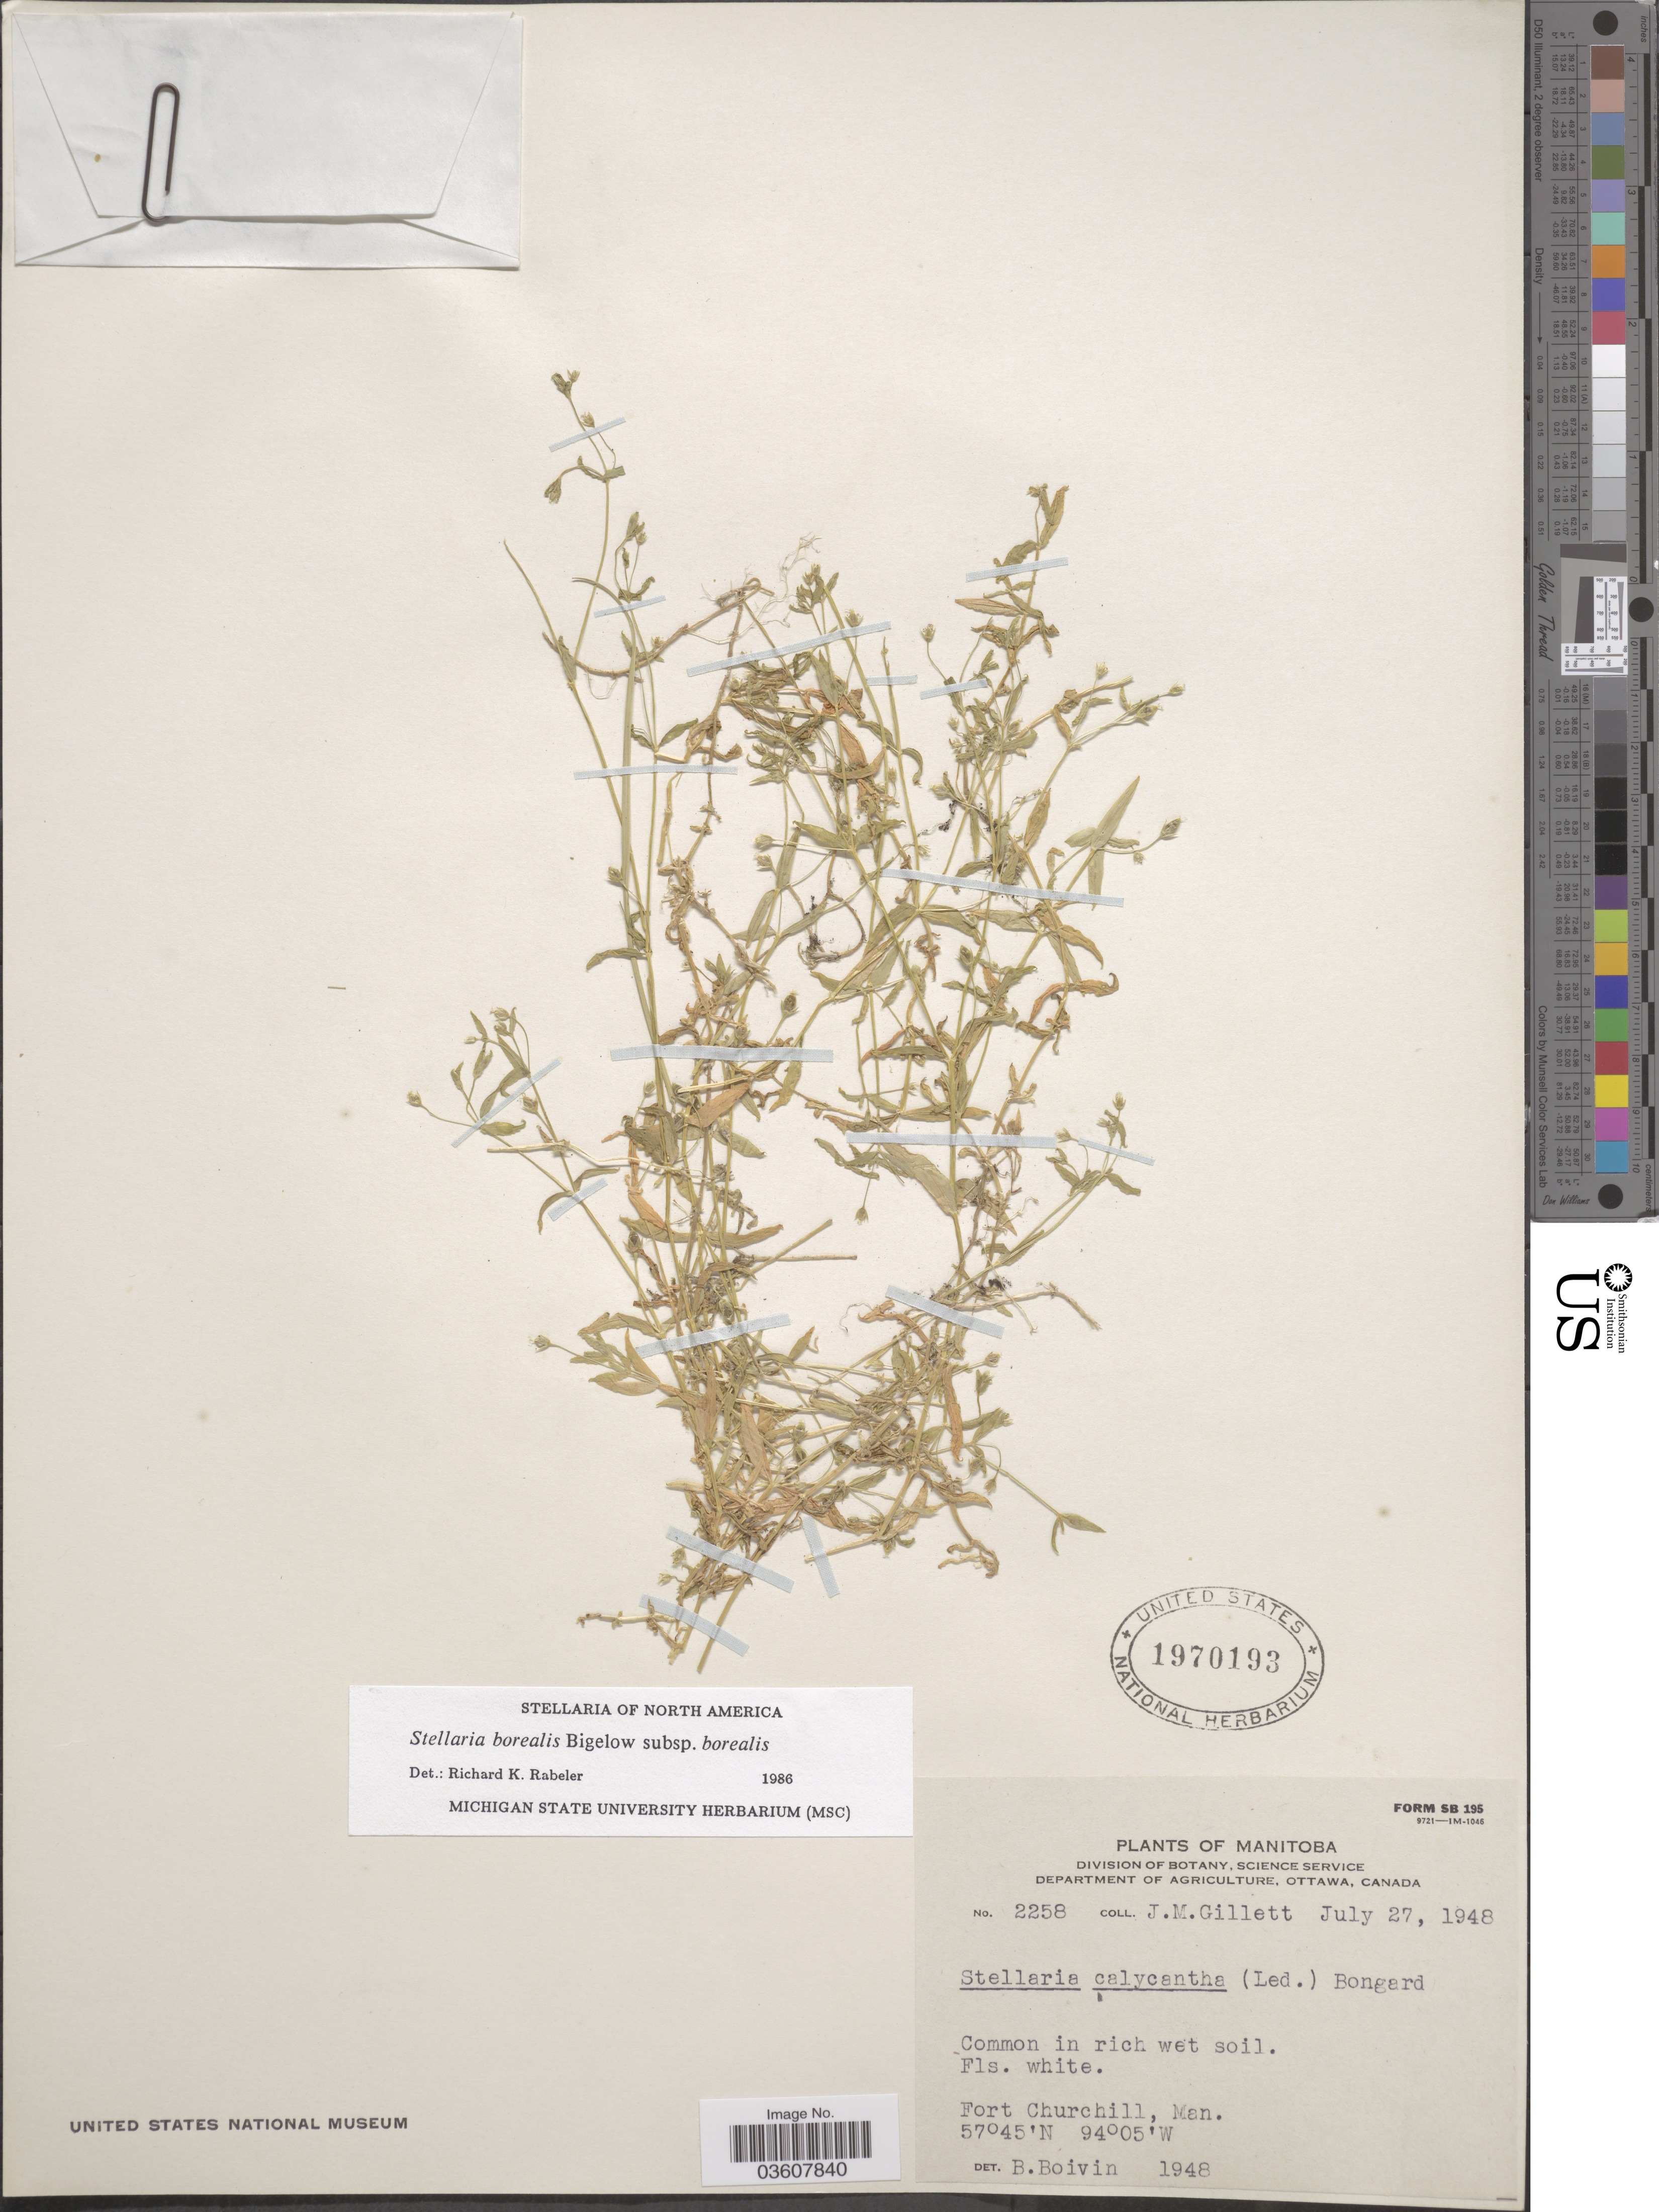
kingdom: Plantae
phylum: Tracheophyta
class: Magnoliopsida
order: Caryophyllales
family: Caryophyllaceae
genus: Stellaria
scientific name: Stellaria borealis subsp. borealis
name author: Bigelow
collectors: J. M. Gillett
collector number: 2258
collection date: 1948-07-27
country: Canada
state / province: Manitoba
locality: Fort Churchill.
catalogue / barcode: US 1970193